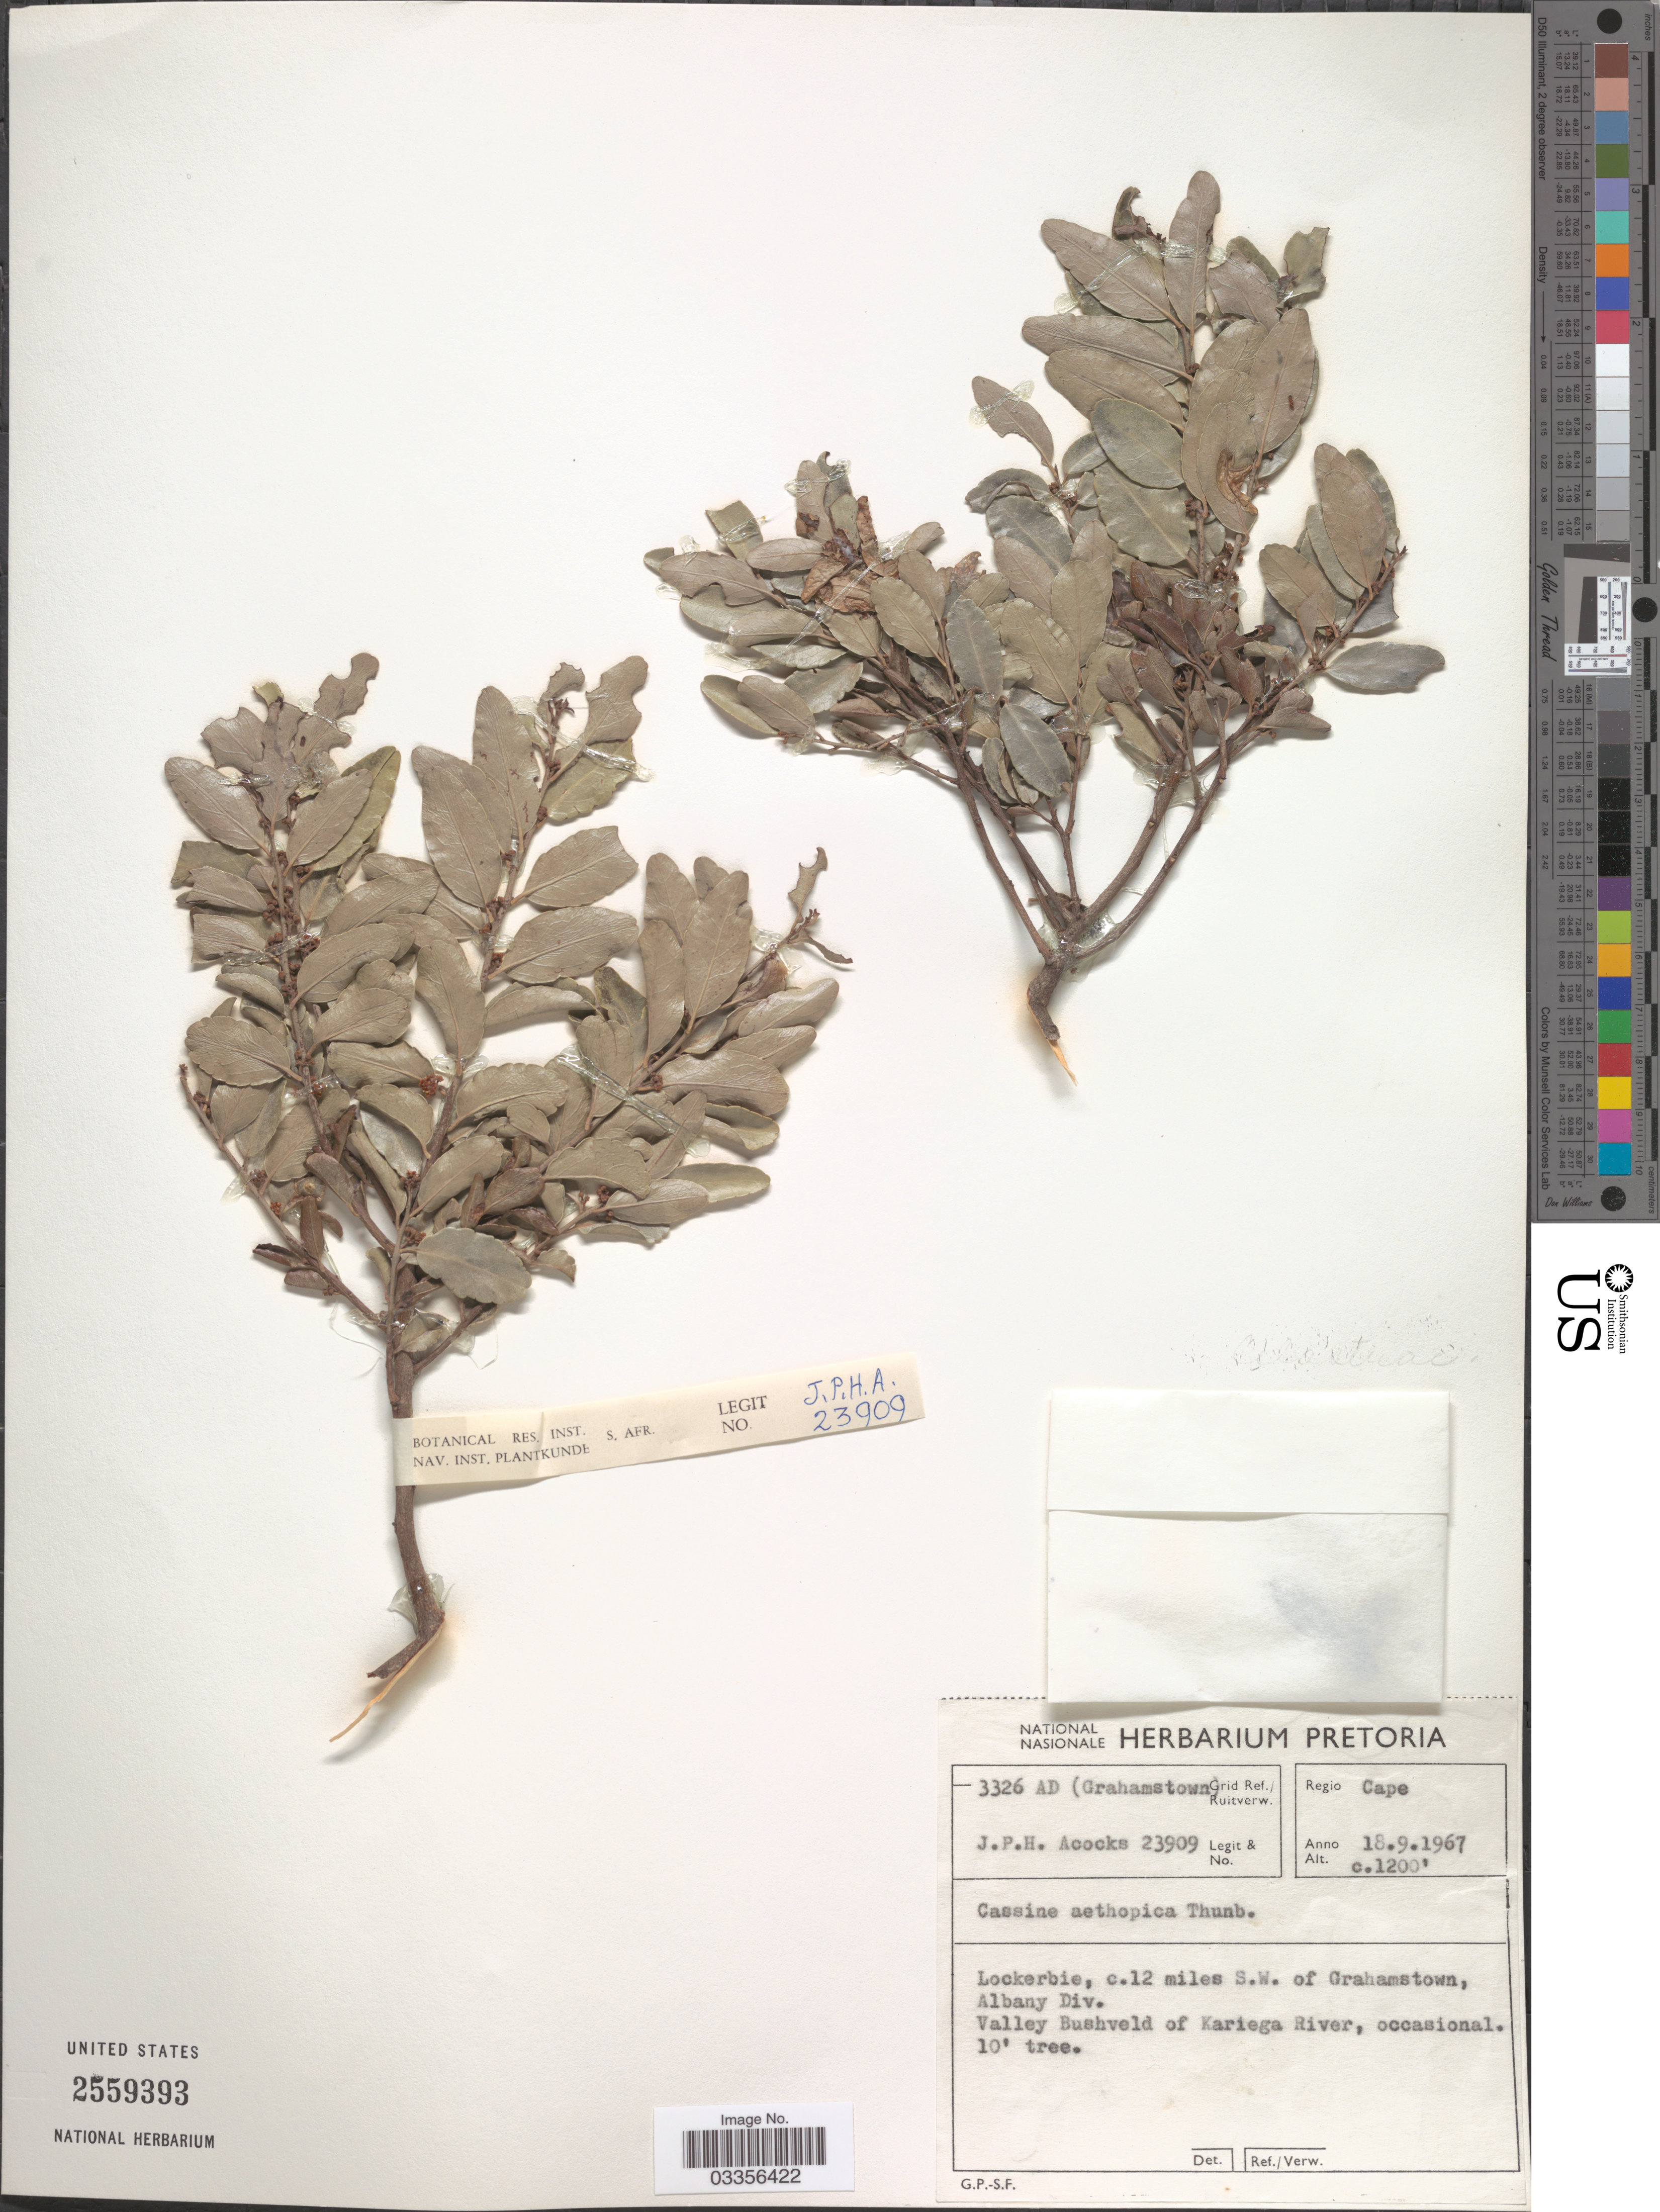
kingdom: Plantae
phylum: Tracheophyta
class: Magnoliopsida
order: Celastrales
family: Celastraceae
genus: Mystroxylon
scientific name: Mystroxylon aethiopicum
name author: (Thunb.) Loes.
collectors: J. P. Acocks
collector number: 23909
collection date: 1967-09-18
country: South Africa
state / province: Eastern Cape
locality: Regio Cape. Grid Ref./Ruitverw. 332 AD (Grahamstown). Lockerbei, c. 12 miles S.W. of Grahamstown, Albany Div. Valley Bushveld of Kariega River.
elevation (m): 366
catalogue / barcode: US 2559393